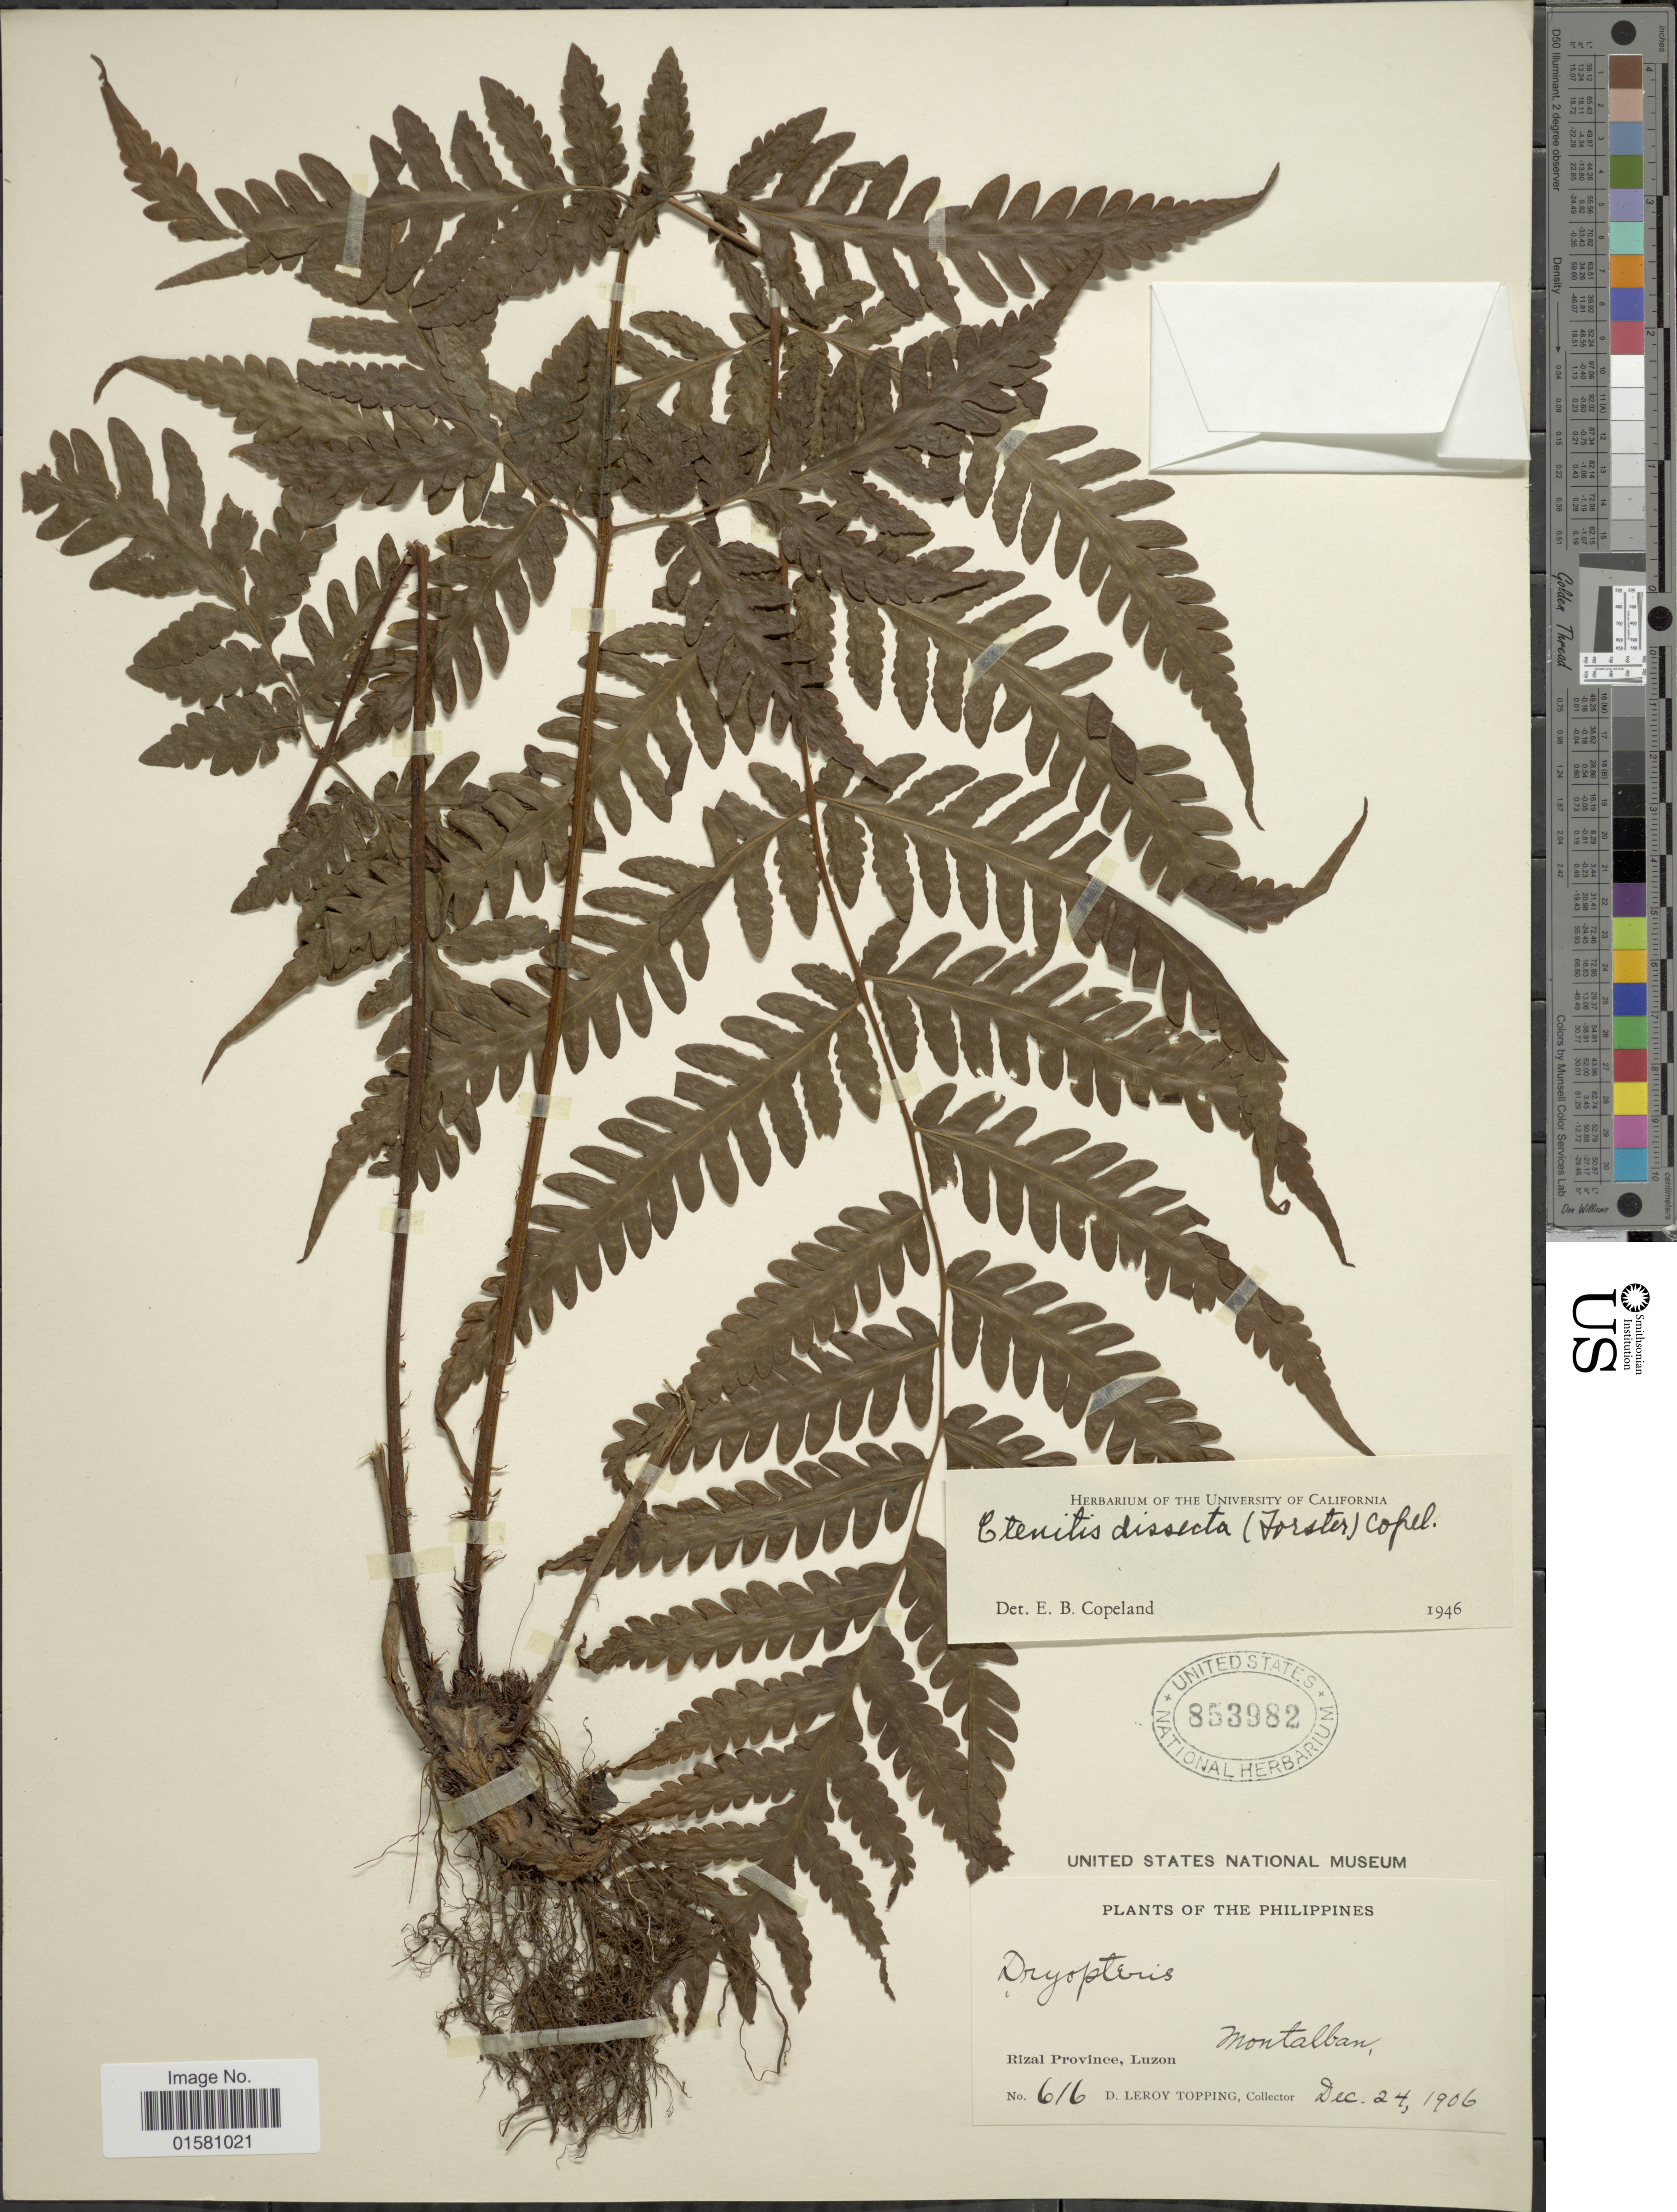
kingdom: Plantae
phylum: Tracheophyta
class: Polypodiopsida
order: Polypodiales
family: Tectariaceae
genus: Tectaria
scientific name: Tectaria dissecta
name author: (G. Forst.) Lellinger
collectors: D. L. Topping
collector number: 616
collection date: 1906-12-24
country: Philippines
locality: Montalban, Rizal Province, Luzon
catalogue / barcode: US 853982